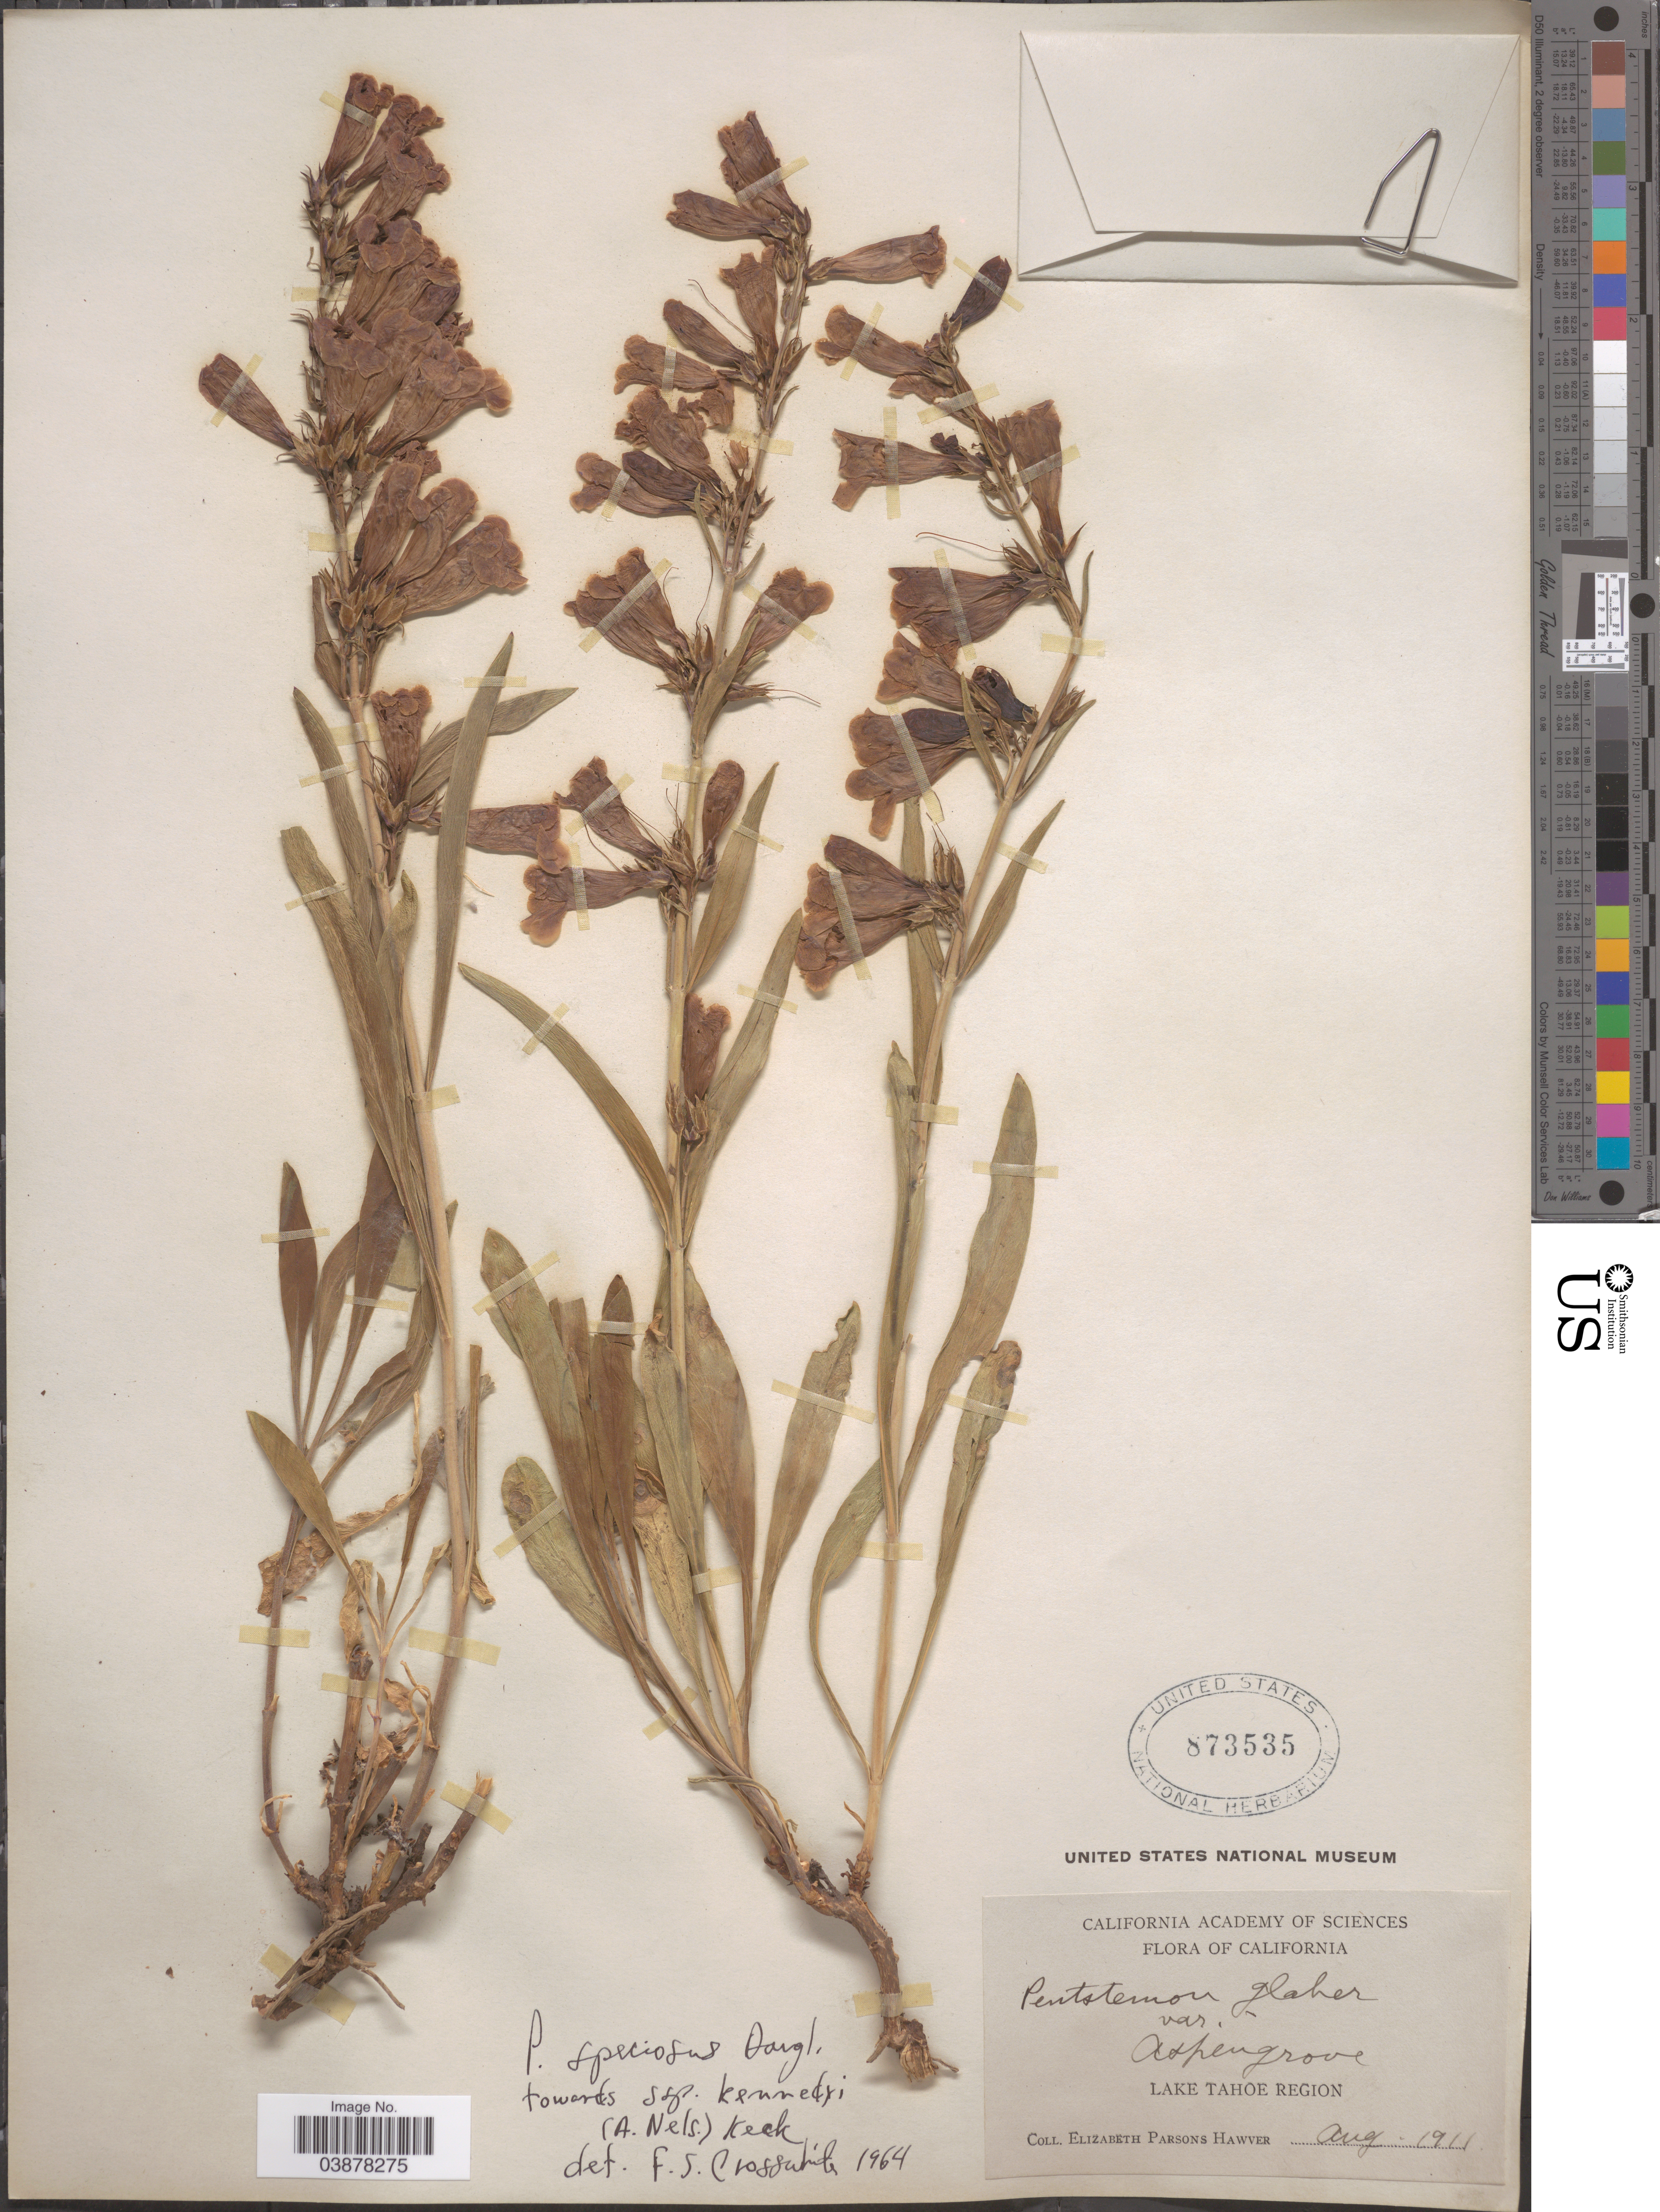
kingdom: Plantae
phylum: Tracheophyta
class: Magnoliopsida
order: Lamiales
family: Plantaginaceae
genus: Penstemon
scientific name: Penstemon speciosus subsp. kennedyi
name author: (A. Nelson) D.D. Keck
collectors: E. Hawver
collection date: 1911-08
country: United States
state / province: California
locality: Lake Tahoe Region.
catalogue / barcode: US 873535